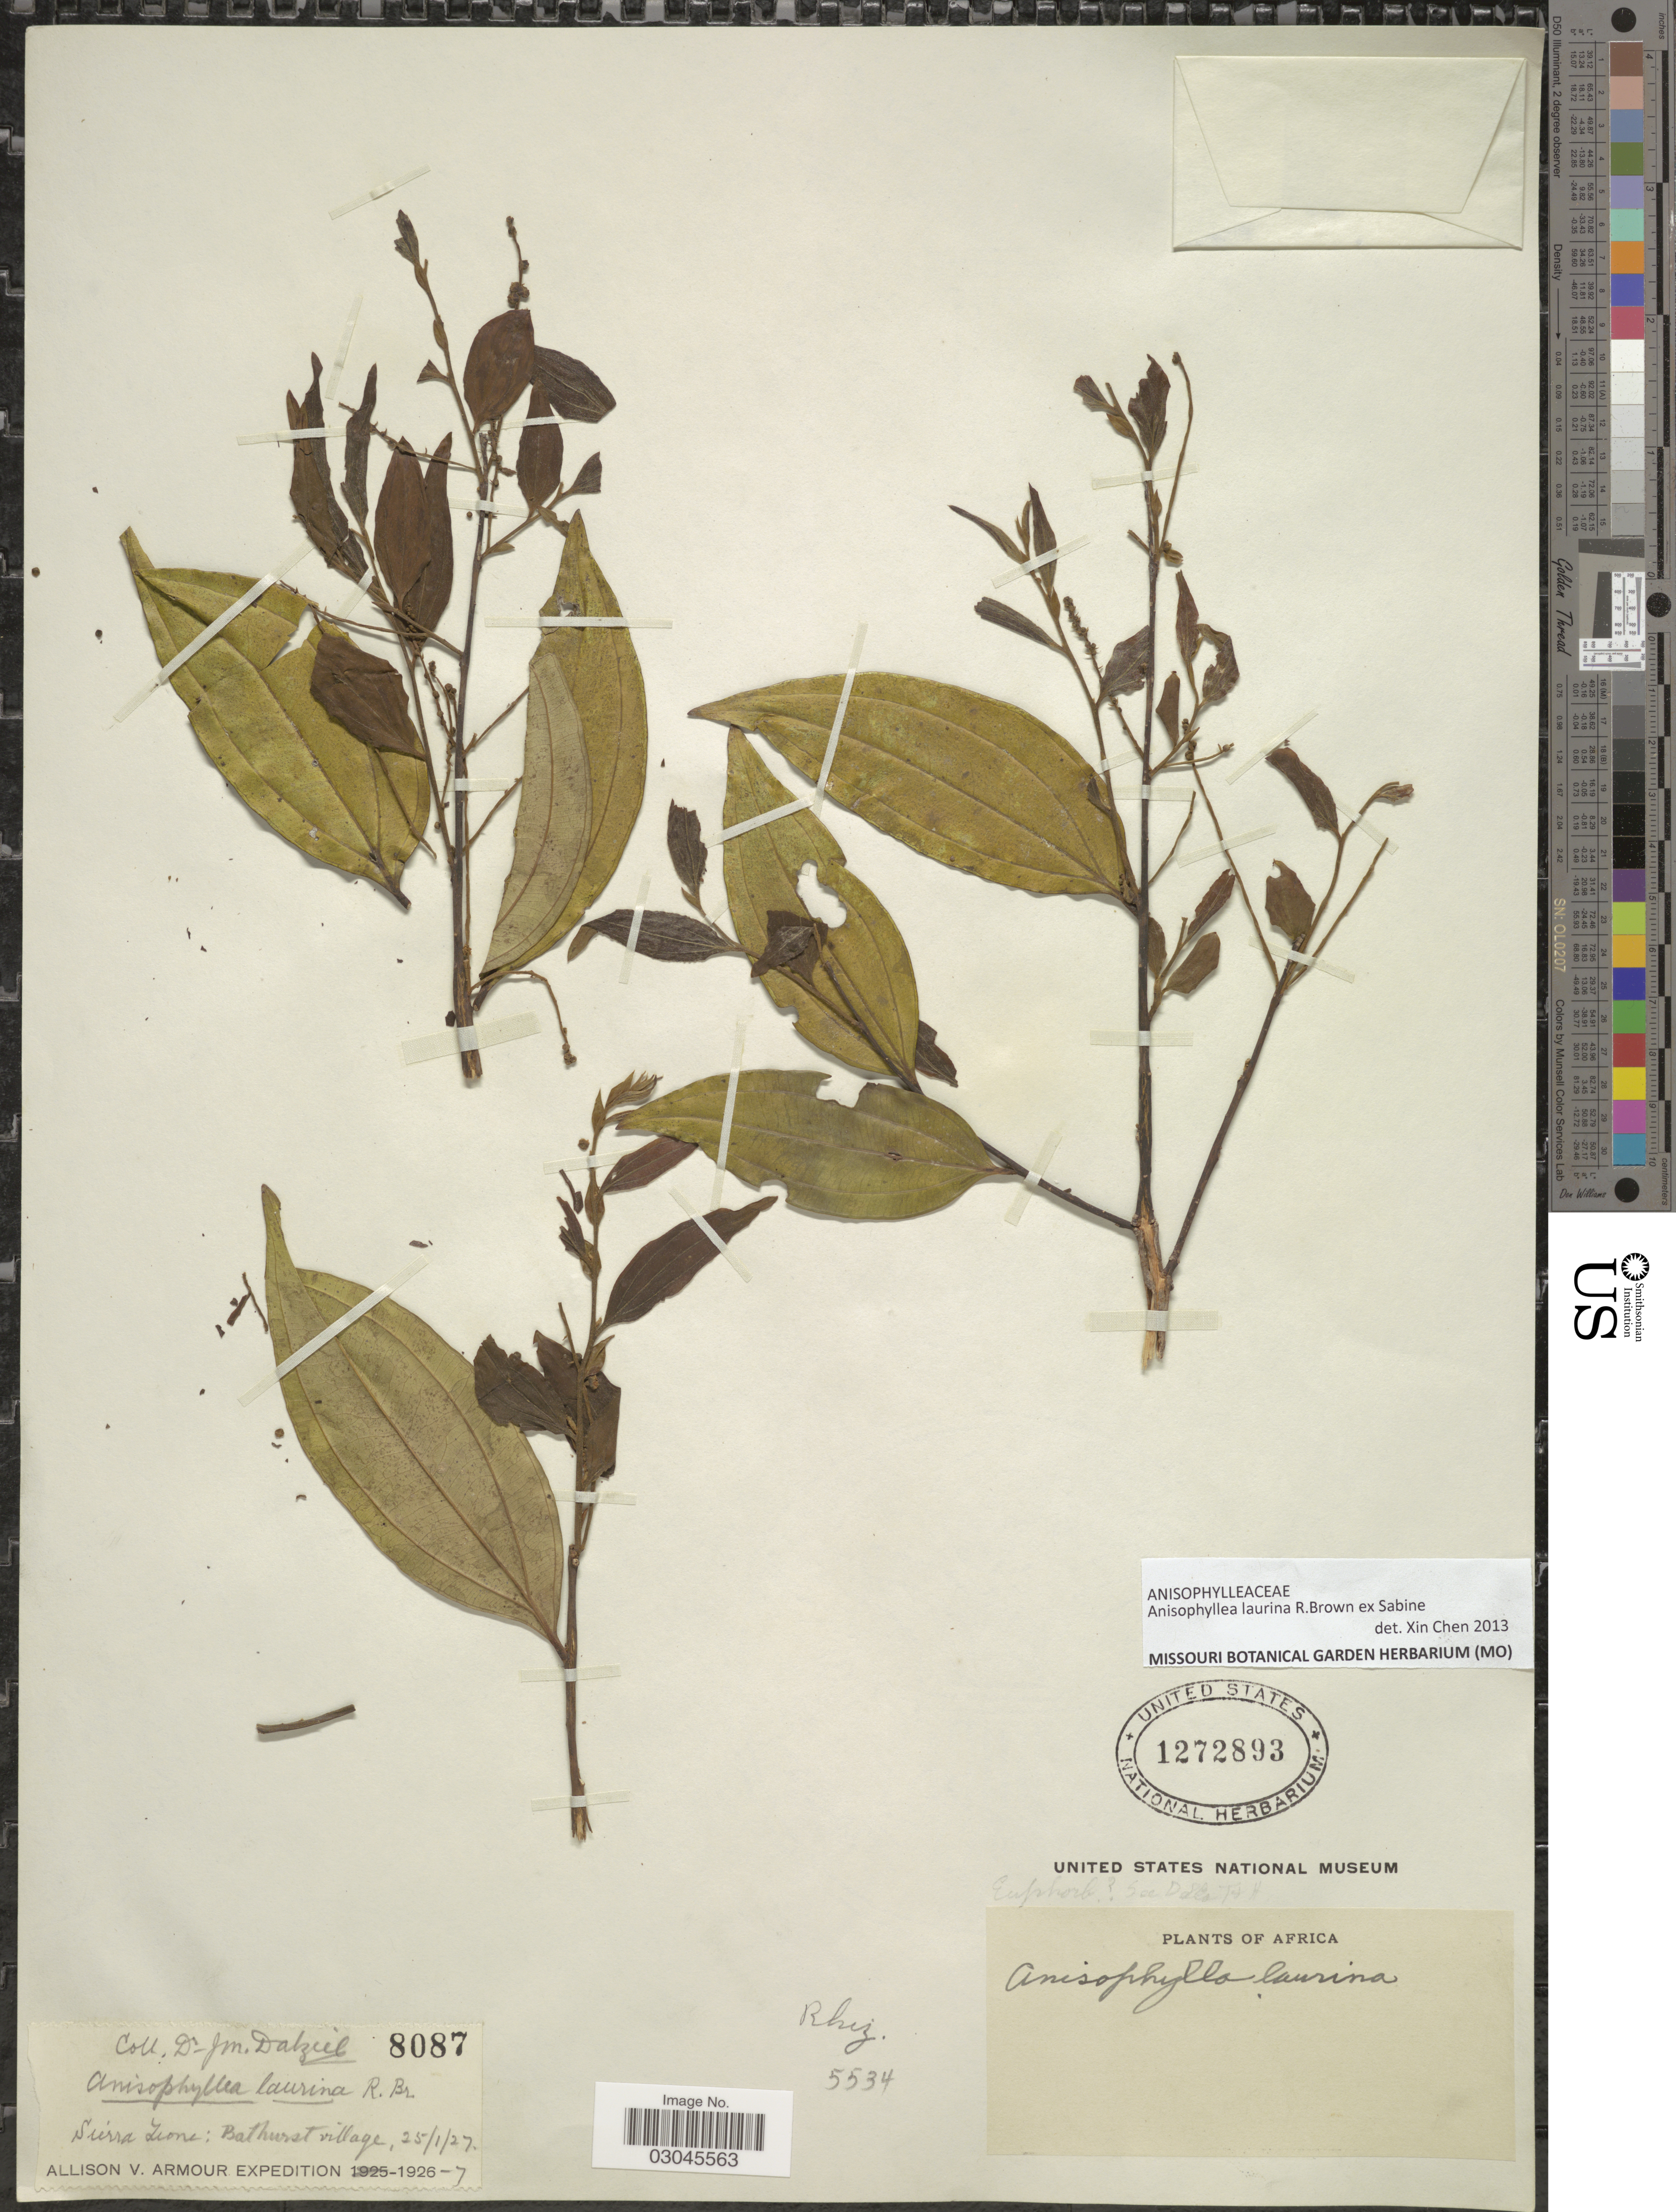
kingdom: Plantae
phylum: Tracheophyta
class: Magnoliopsida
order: Cucurbitales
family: Anisophylleaceae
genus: Anisophyllea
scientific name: Anisophyllea laurina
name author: R. Br. ex Sabine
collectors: J. Dalziel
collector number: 8087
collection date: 1927-01-25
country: Sierra Leone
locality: Bathurst village.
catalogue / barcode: US 1272893